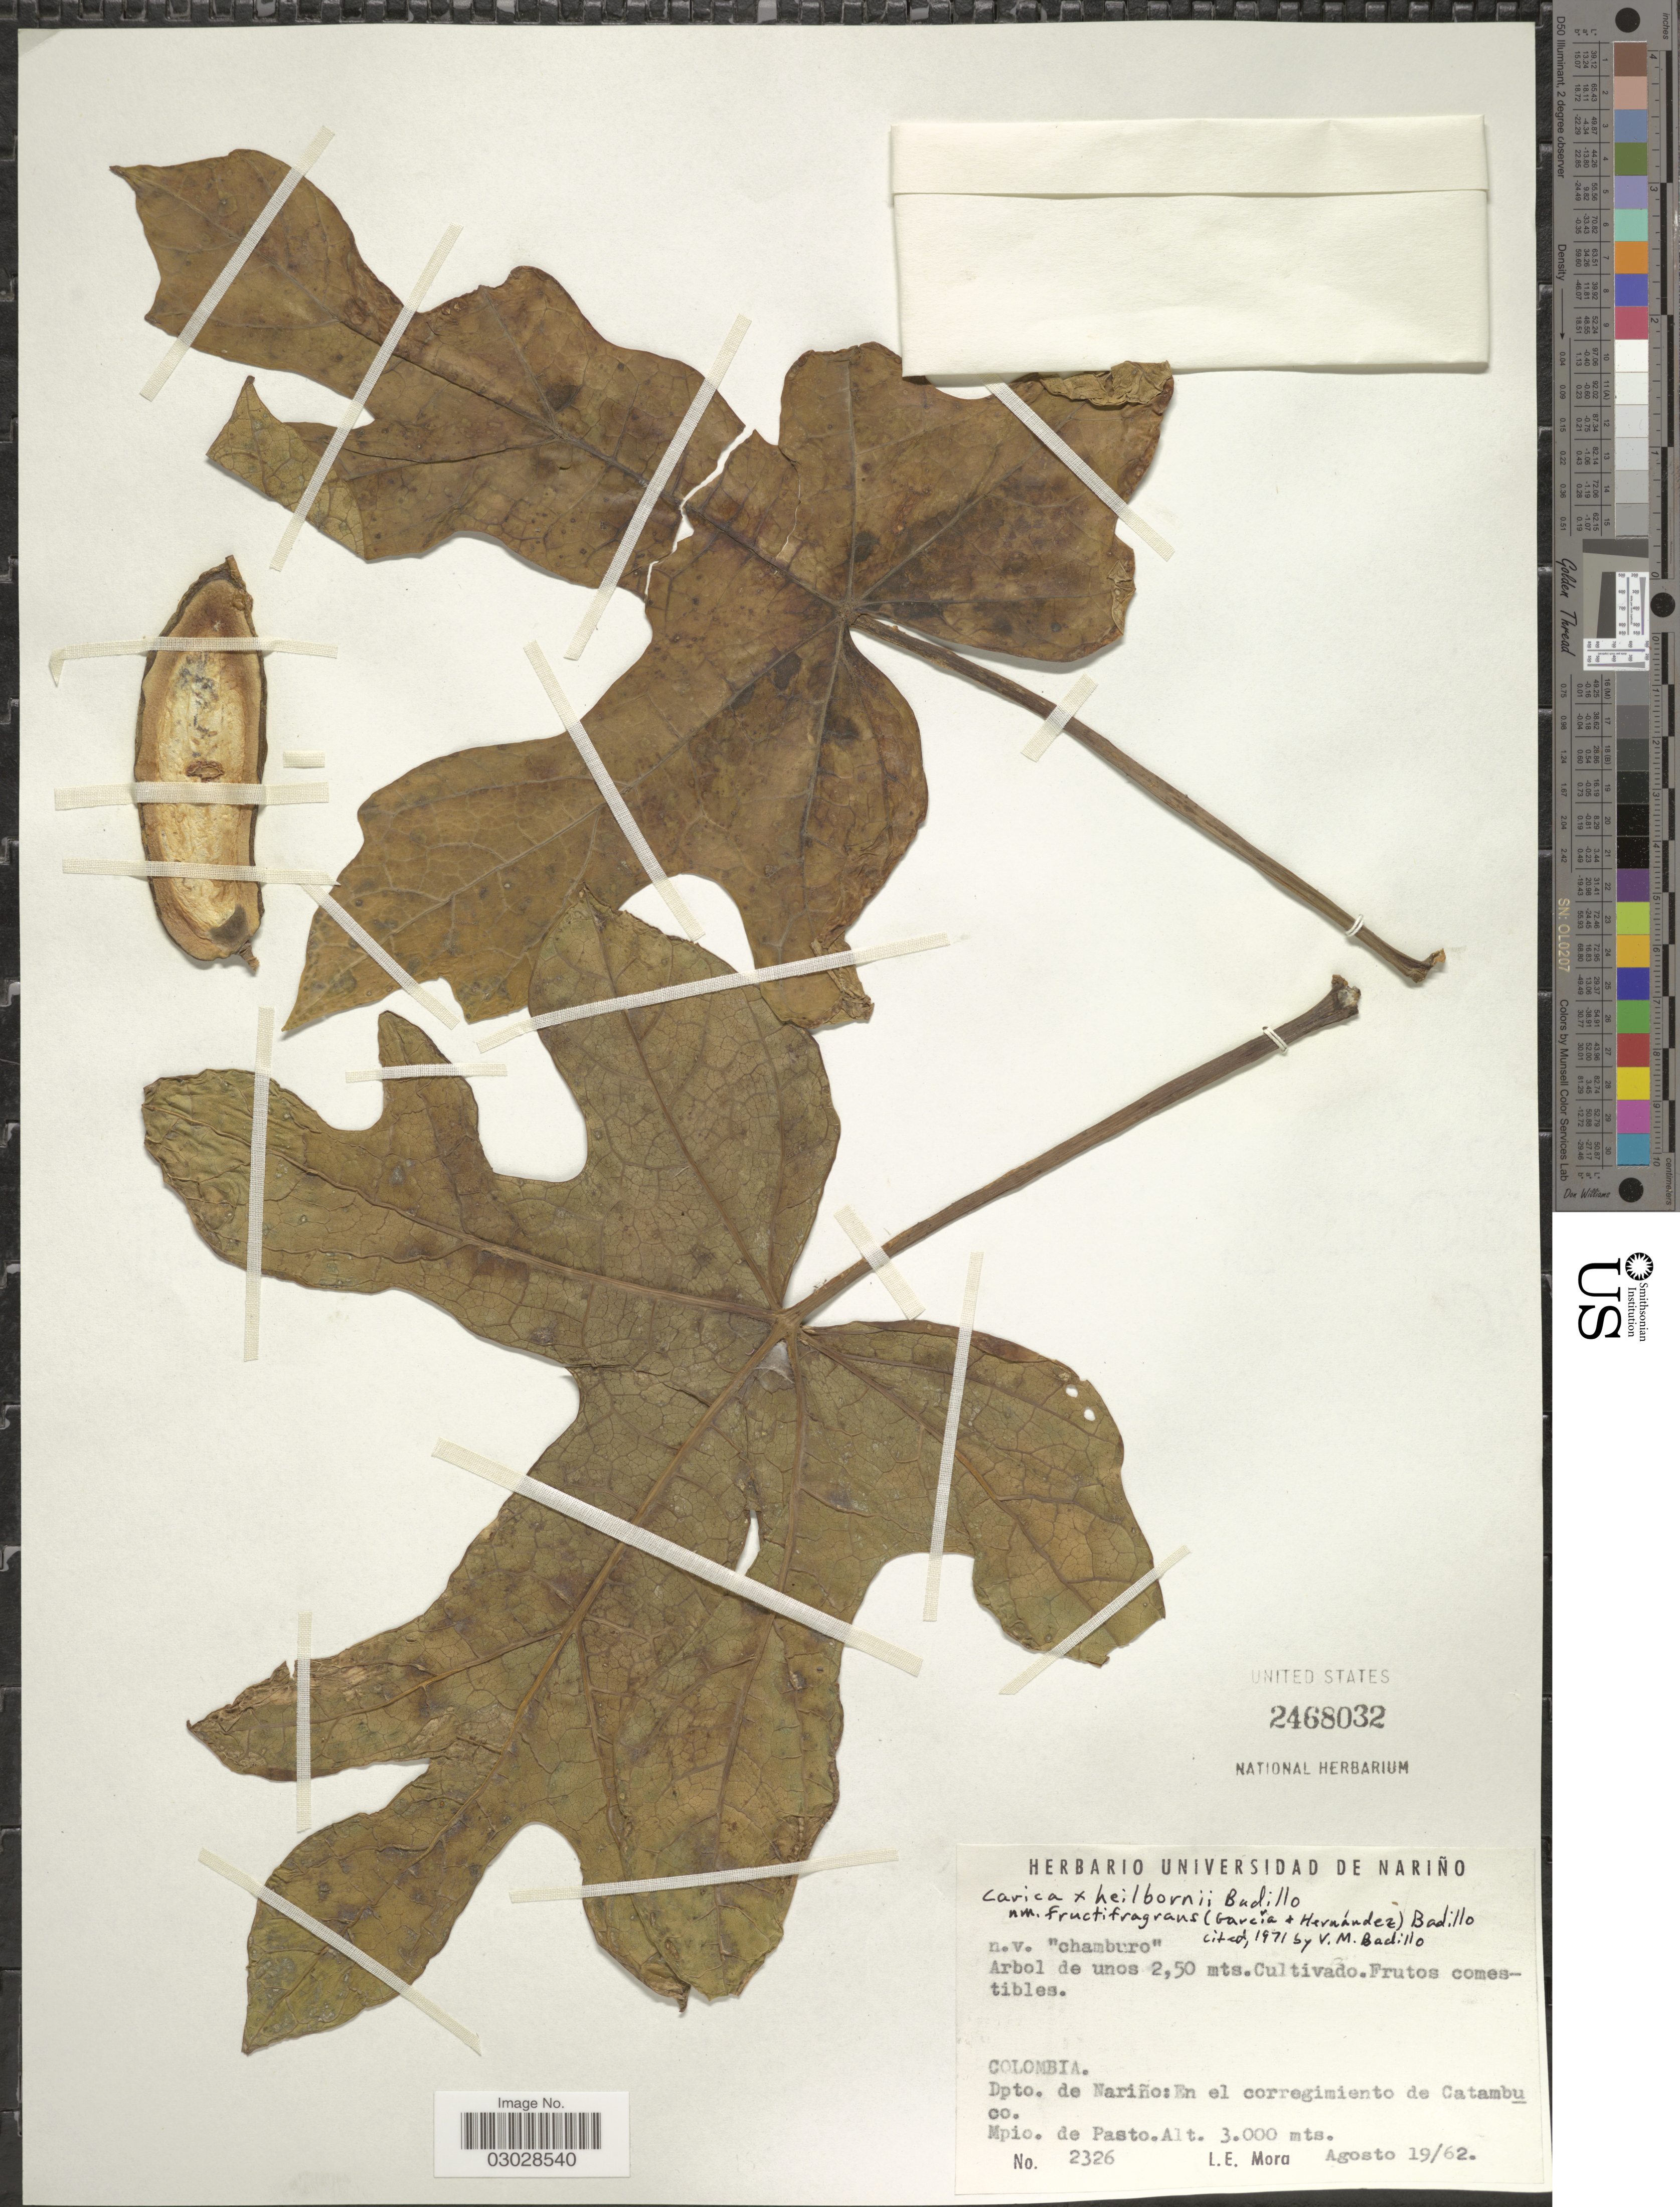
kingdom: Plantae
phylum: Tracheophyta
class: Magnoliopsida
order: Brassicales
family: Caricaceae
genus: Vasconcellea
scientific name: Vasconcellea x pentagona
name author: (Heilborn) Mabb.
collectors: L. Mora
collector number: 2326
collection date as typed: Transcribed d/m/y: 19/8/62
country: Colombia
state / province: Nariño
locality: Dpto. de Nariño: En el corregimiento de Catambuco. Mpio. de Pasto.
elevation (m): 3000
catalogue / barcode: US 2468032